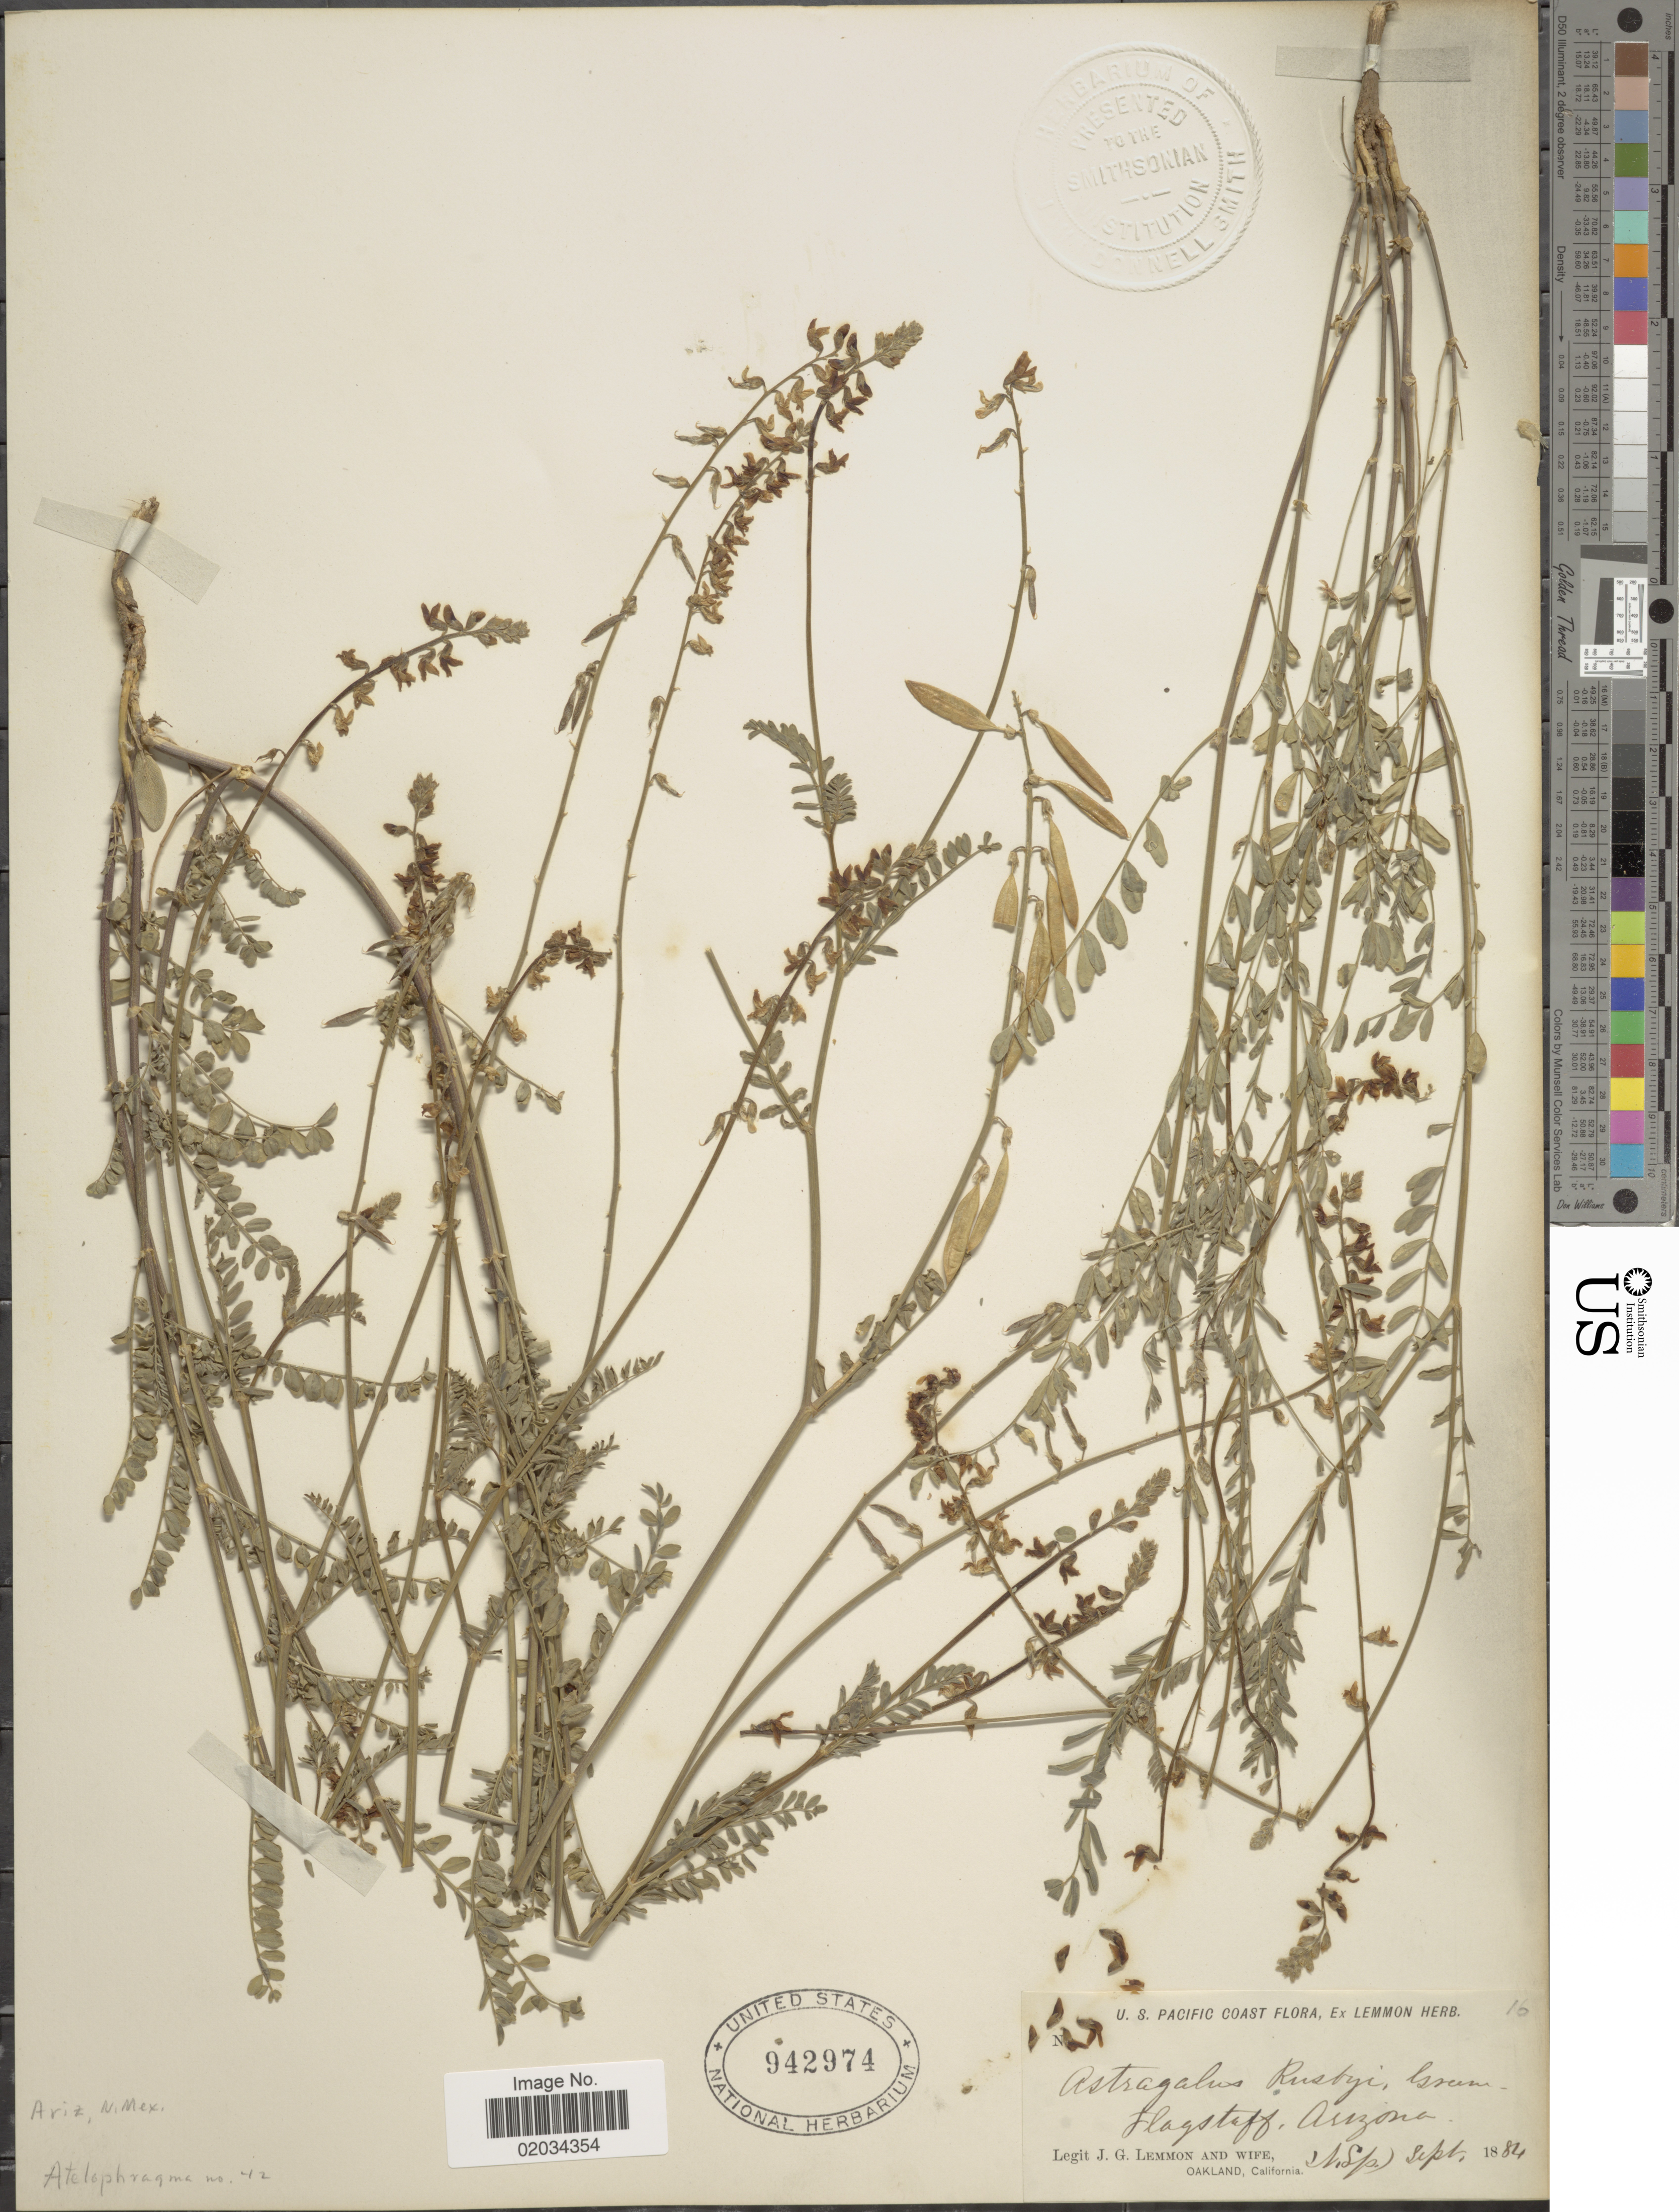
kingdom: Plantae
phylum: Tracheophyta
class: Magnoliopsida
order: Fabales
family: Fabaceae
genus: Astragalus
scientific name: Astragalus rusbyi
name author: Greene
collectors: J. Lemmon & Mrs. J. G. Lemmon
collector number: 16?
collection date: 1884-09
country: United States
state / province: Arizona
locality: U.S. Pacific Coast, Flagstaff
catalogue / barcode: US 942974